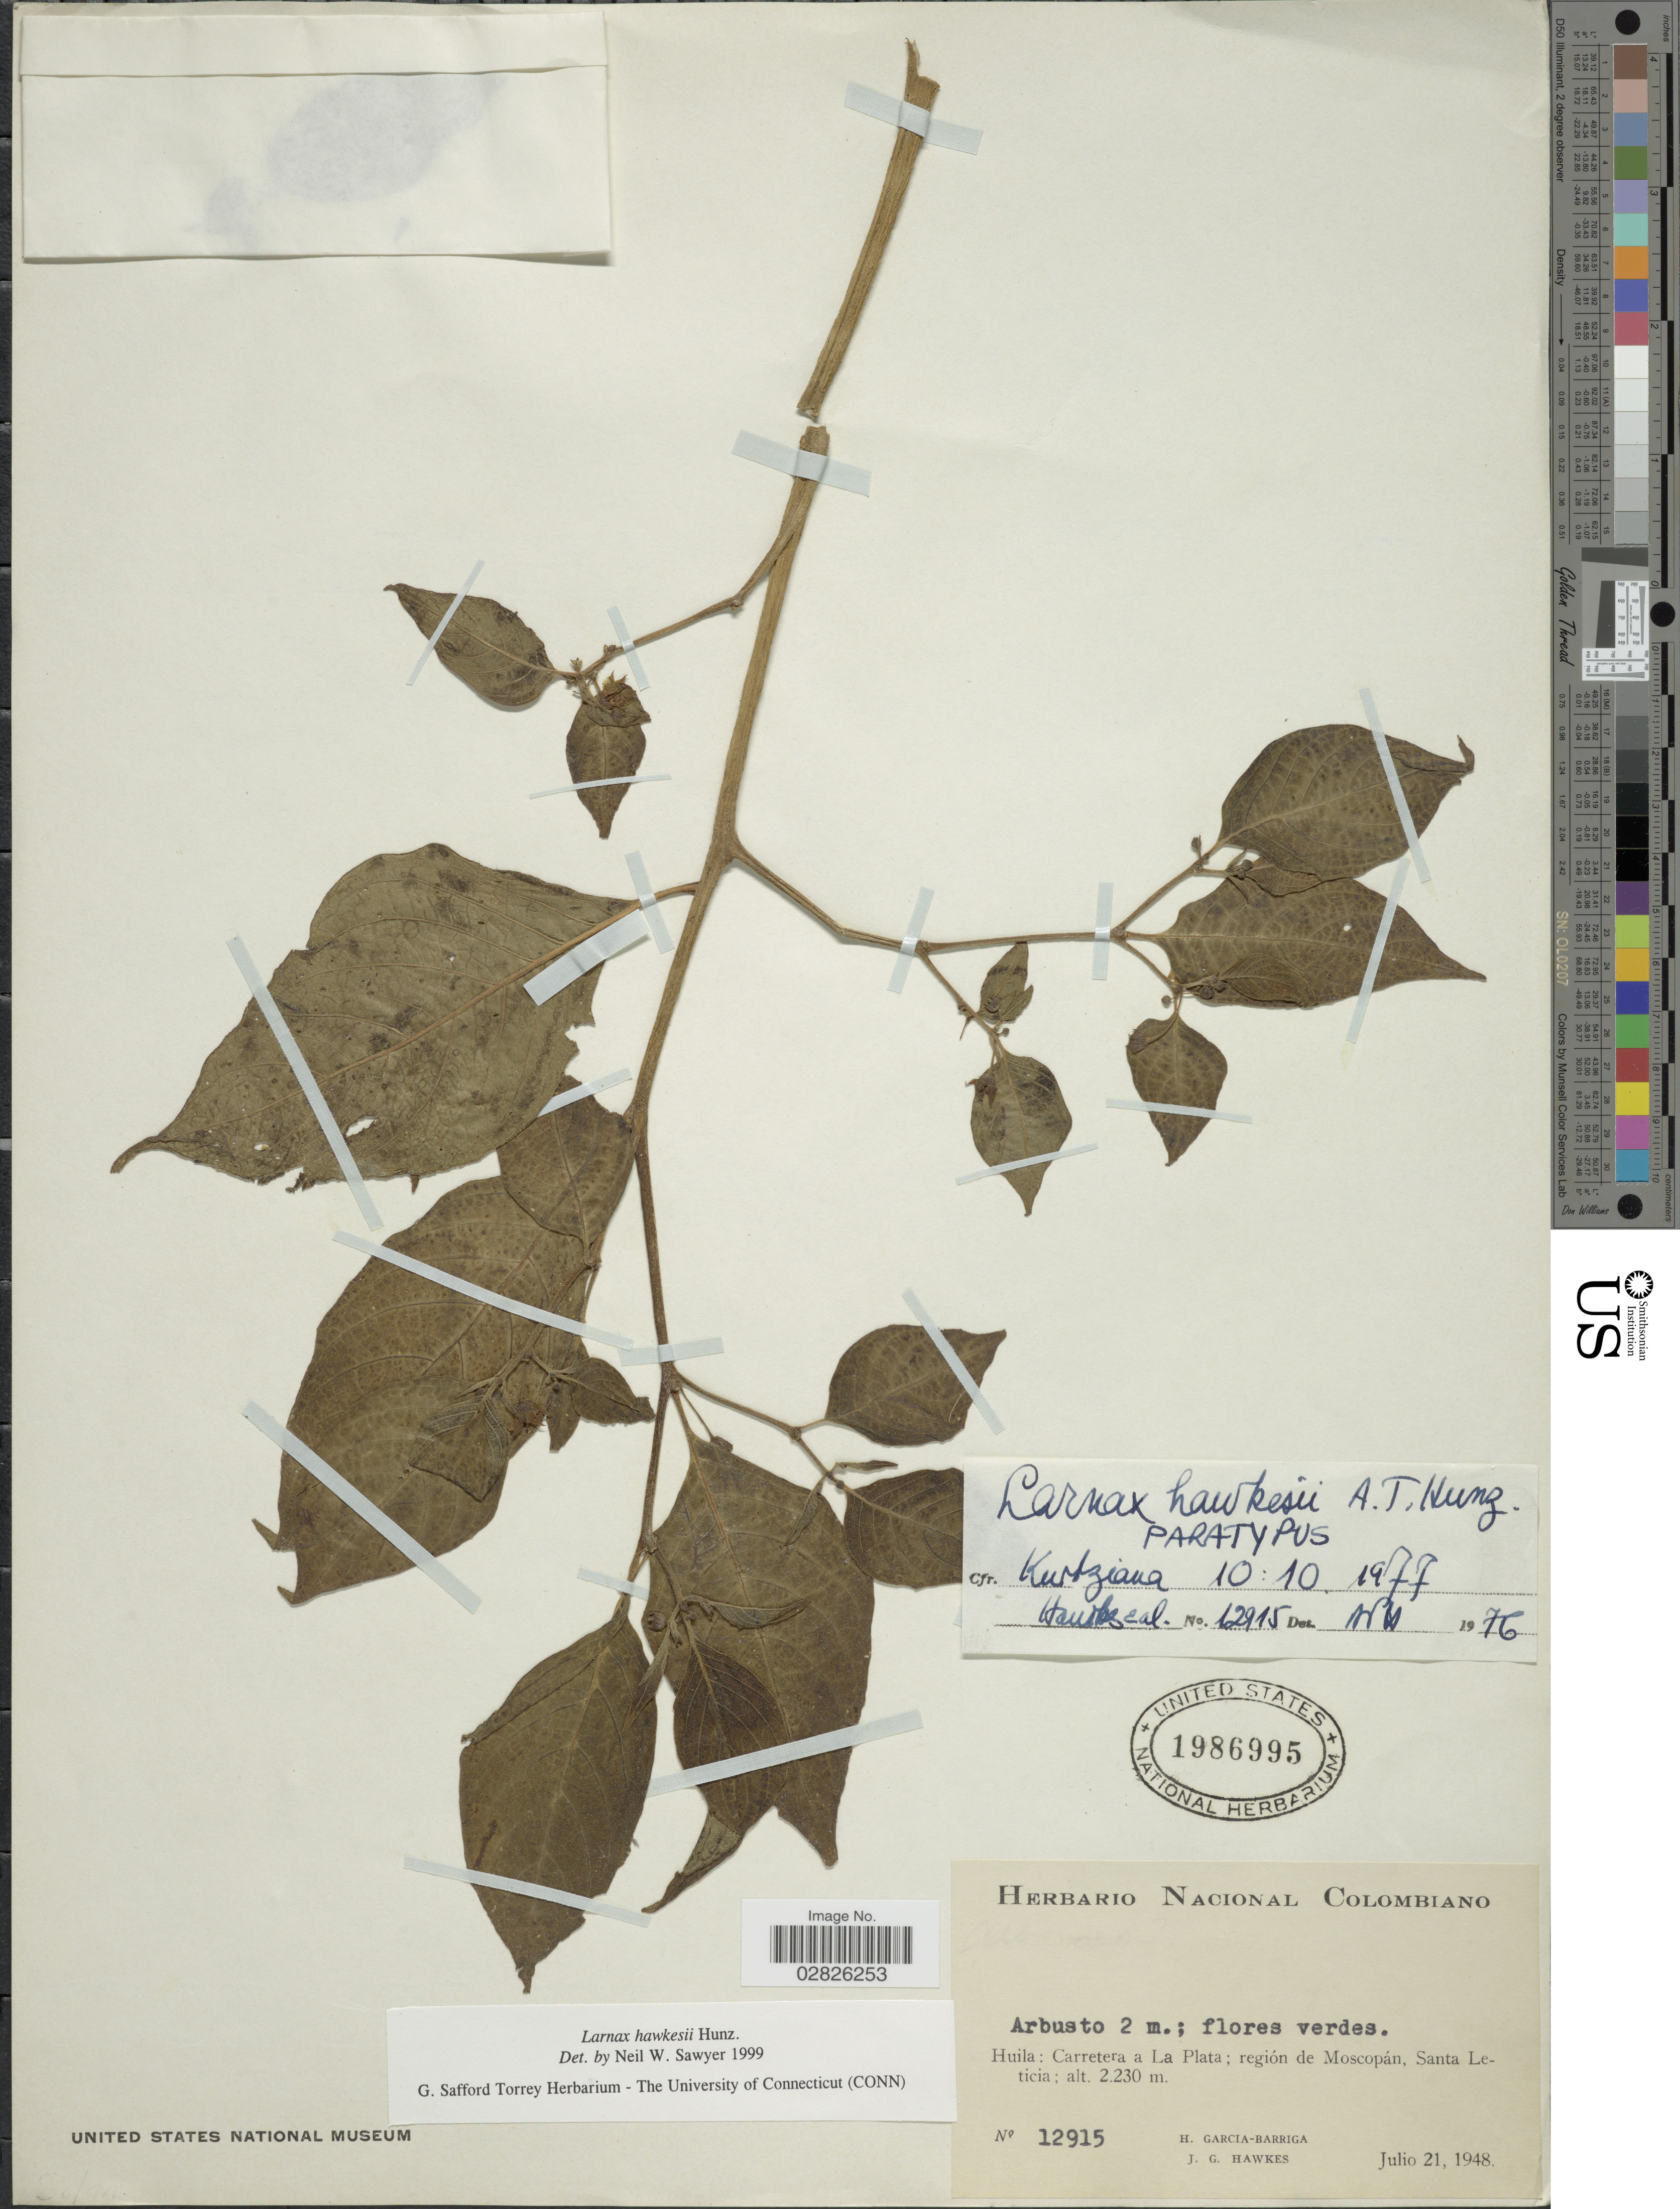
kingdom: Plantae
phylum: Tracheophyta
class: Magnoliopsida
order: Solanales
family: Solanaceae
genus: Larnax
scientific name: Larnax hawkesii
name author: Hunz.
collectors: H. García Barriga & J. Hawkes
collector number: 12915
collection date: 1948-07-21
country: Colombia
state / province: Huila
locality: Carretera a La Plata; región de Moscopán, Santa Leticia.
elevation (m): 2230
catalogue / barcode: US 1986995